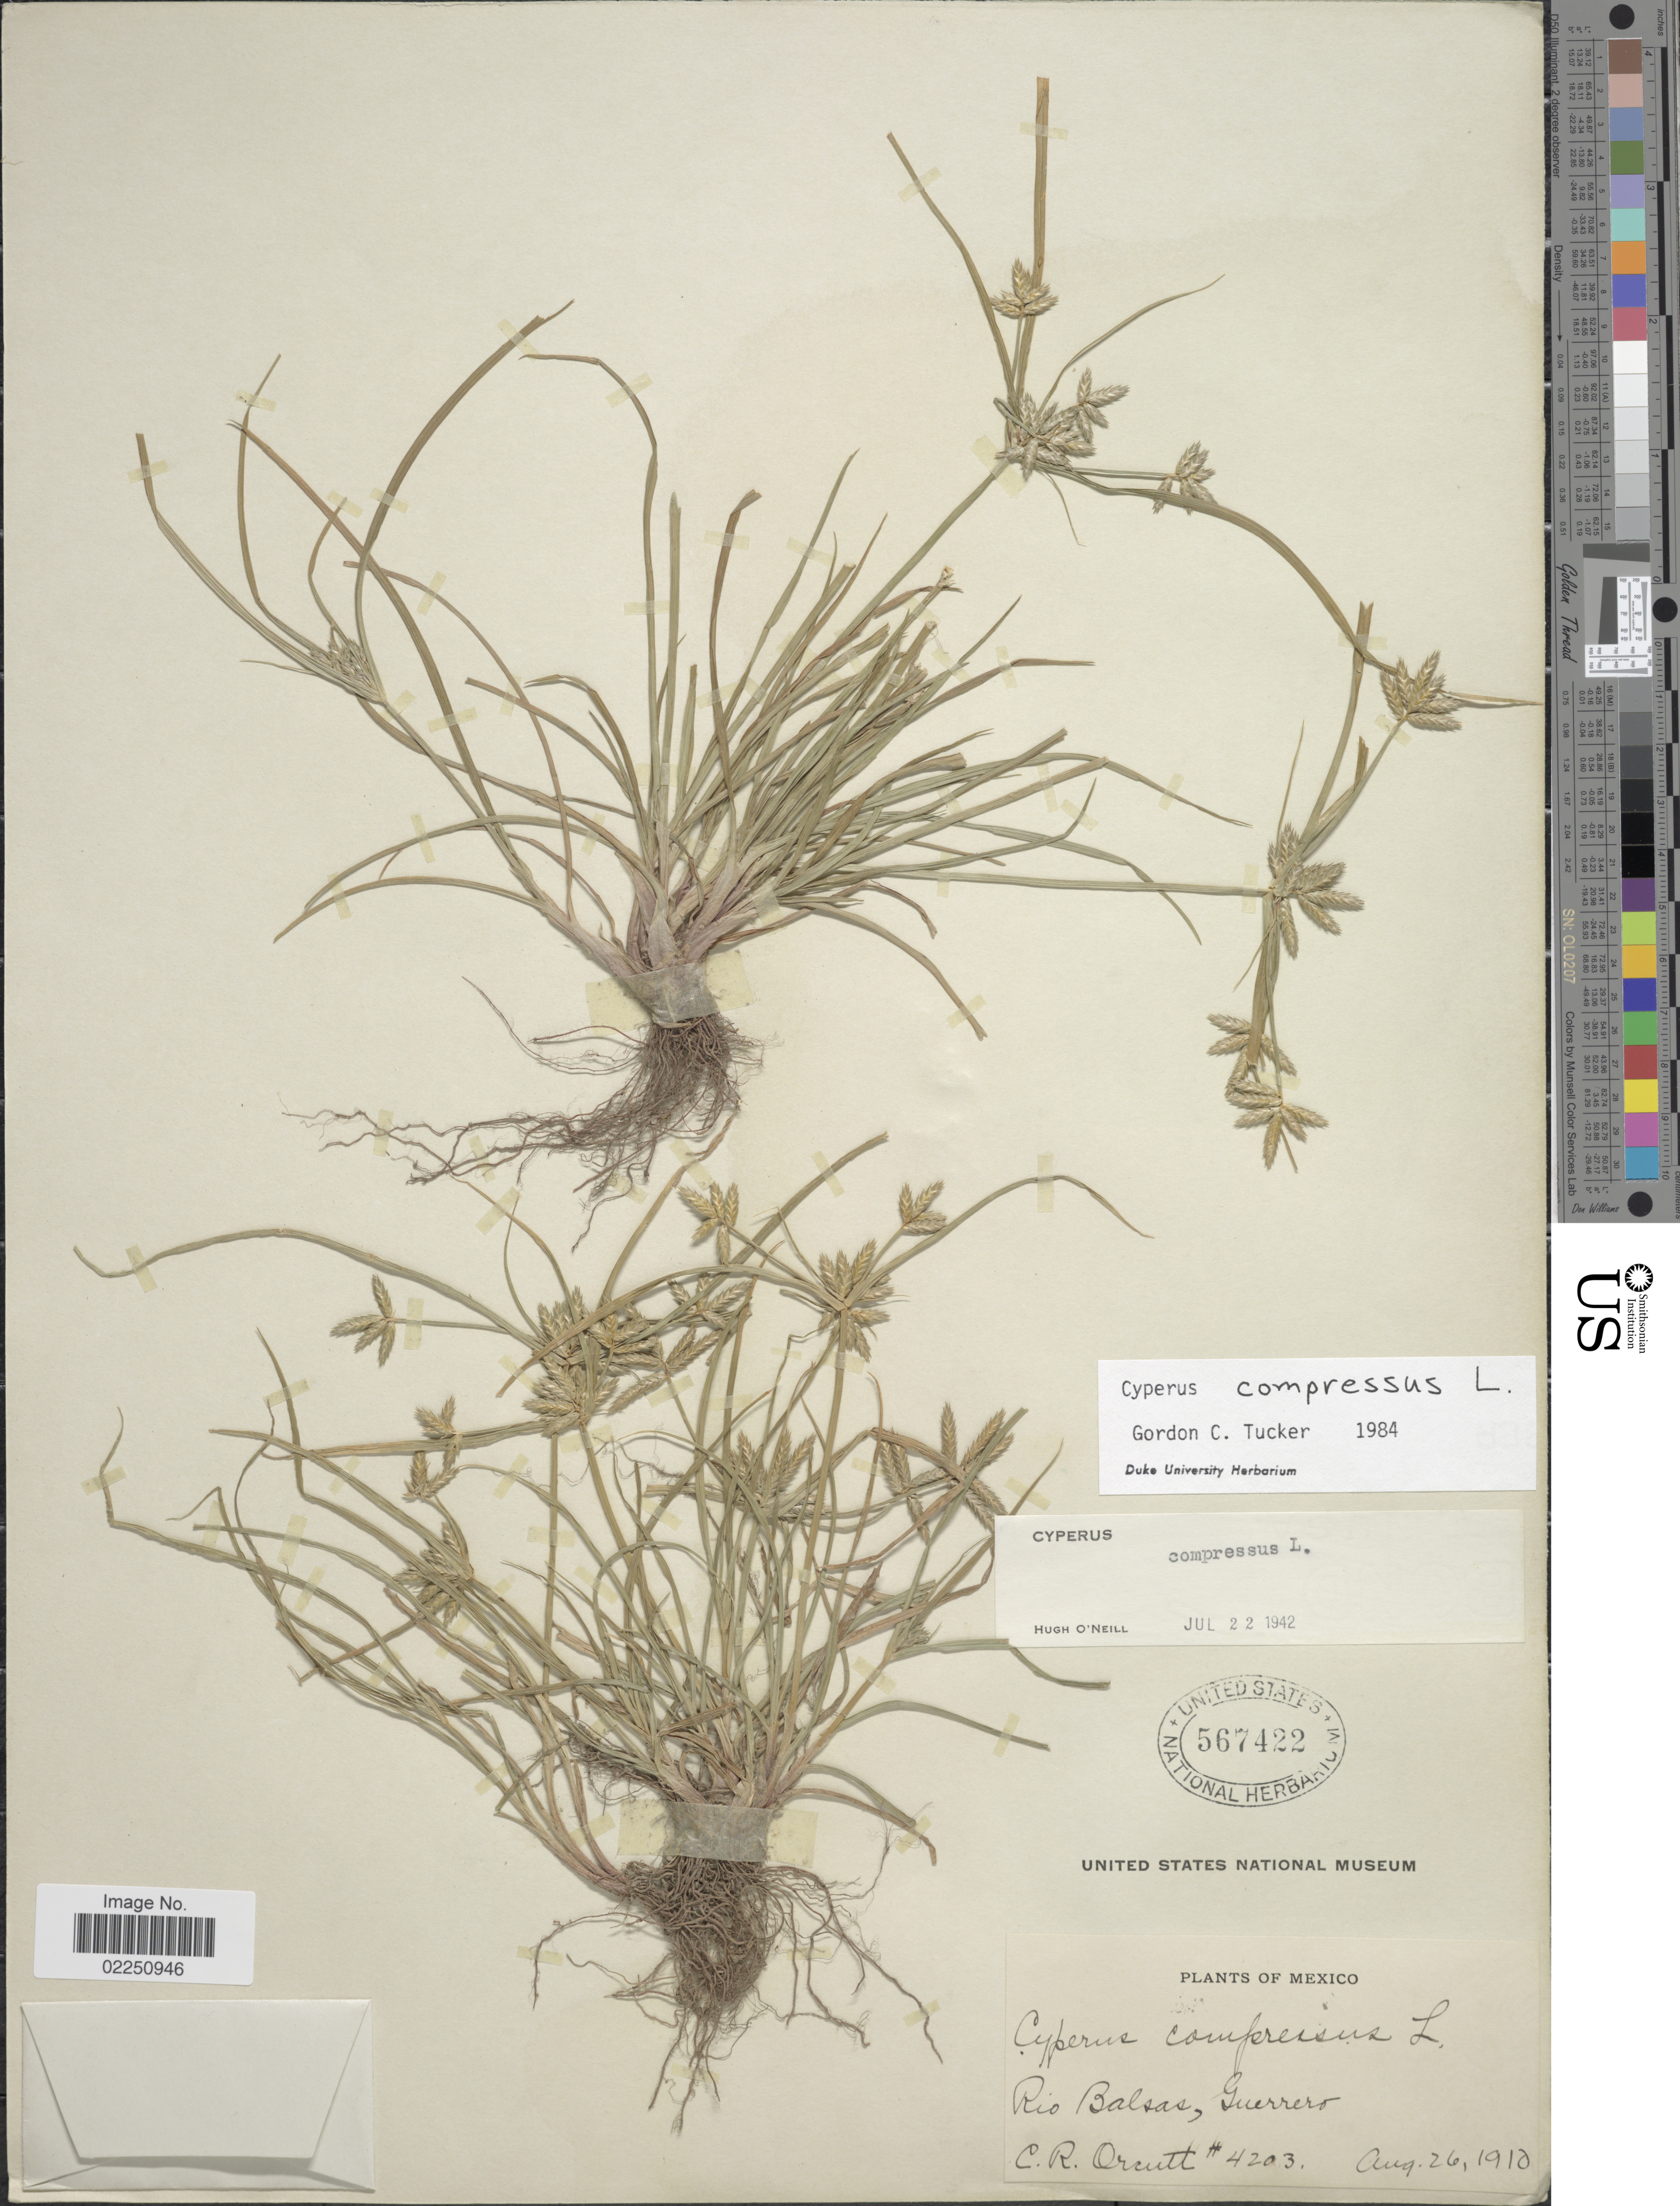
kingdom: Plantae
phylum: Tracheophyta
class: Liliopsida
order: Poales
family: Cyperaceae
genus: Cyperus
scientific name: Cyperus compressus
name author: L.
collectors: C. R. Orcutt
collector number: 4203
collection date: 1910-08-26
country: Mexico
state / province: Guerrero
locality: Rio Balsas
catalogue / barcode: US 567422